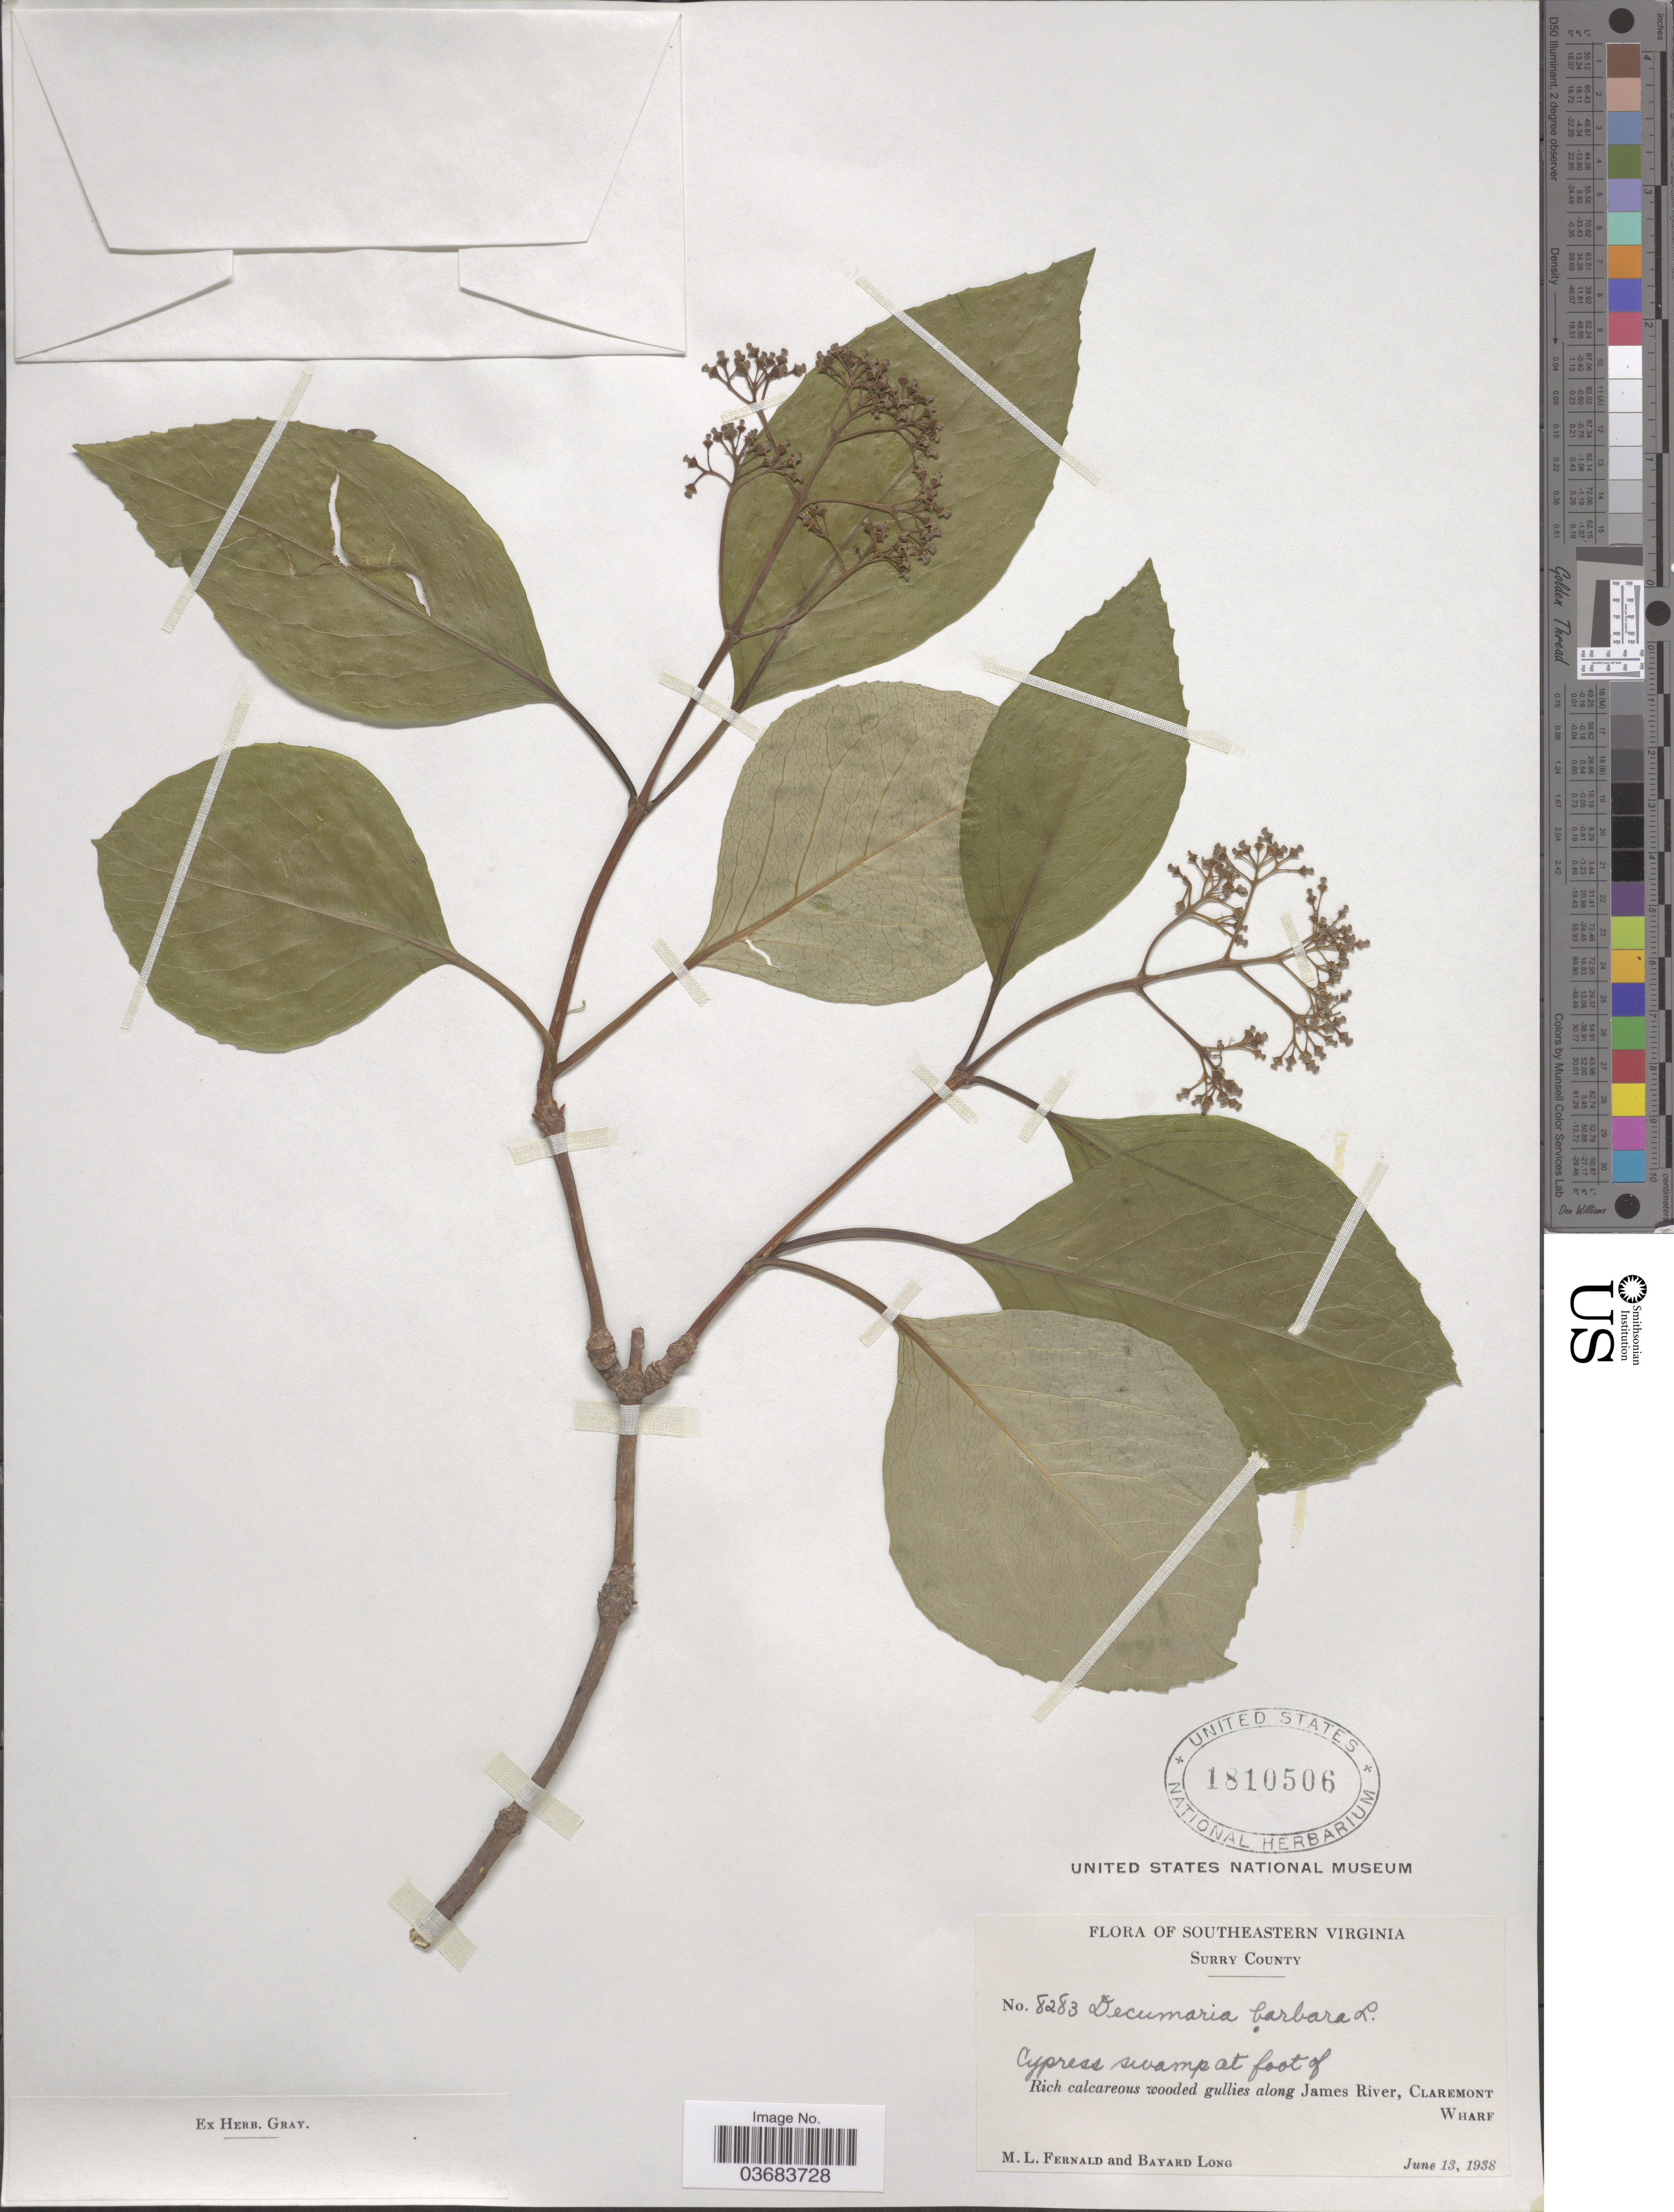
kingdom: Plantae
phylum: Tracheophyta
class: Magnoliopsida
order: Cornales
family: Hydrangeaceae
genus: Hydrangea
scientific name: Hydrangea barbara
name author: (L.) Bernd Schulz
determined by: Strong, Mark T., (BOT), Smithsonian Institution - National Museum of Natural History (UNITED STATES)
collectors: M. L. Fernald & B. Long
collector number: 8283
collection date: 1938-06-13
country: United States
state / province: Virginia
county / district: Surry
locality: Southeastern Virginia. Surry County. Cypress swamp at foot of Rich calcareous wooded gullies along James River, Claremont Wharf.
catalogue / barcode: US 1810506